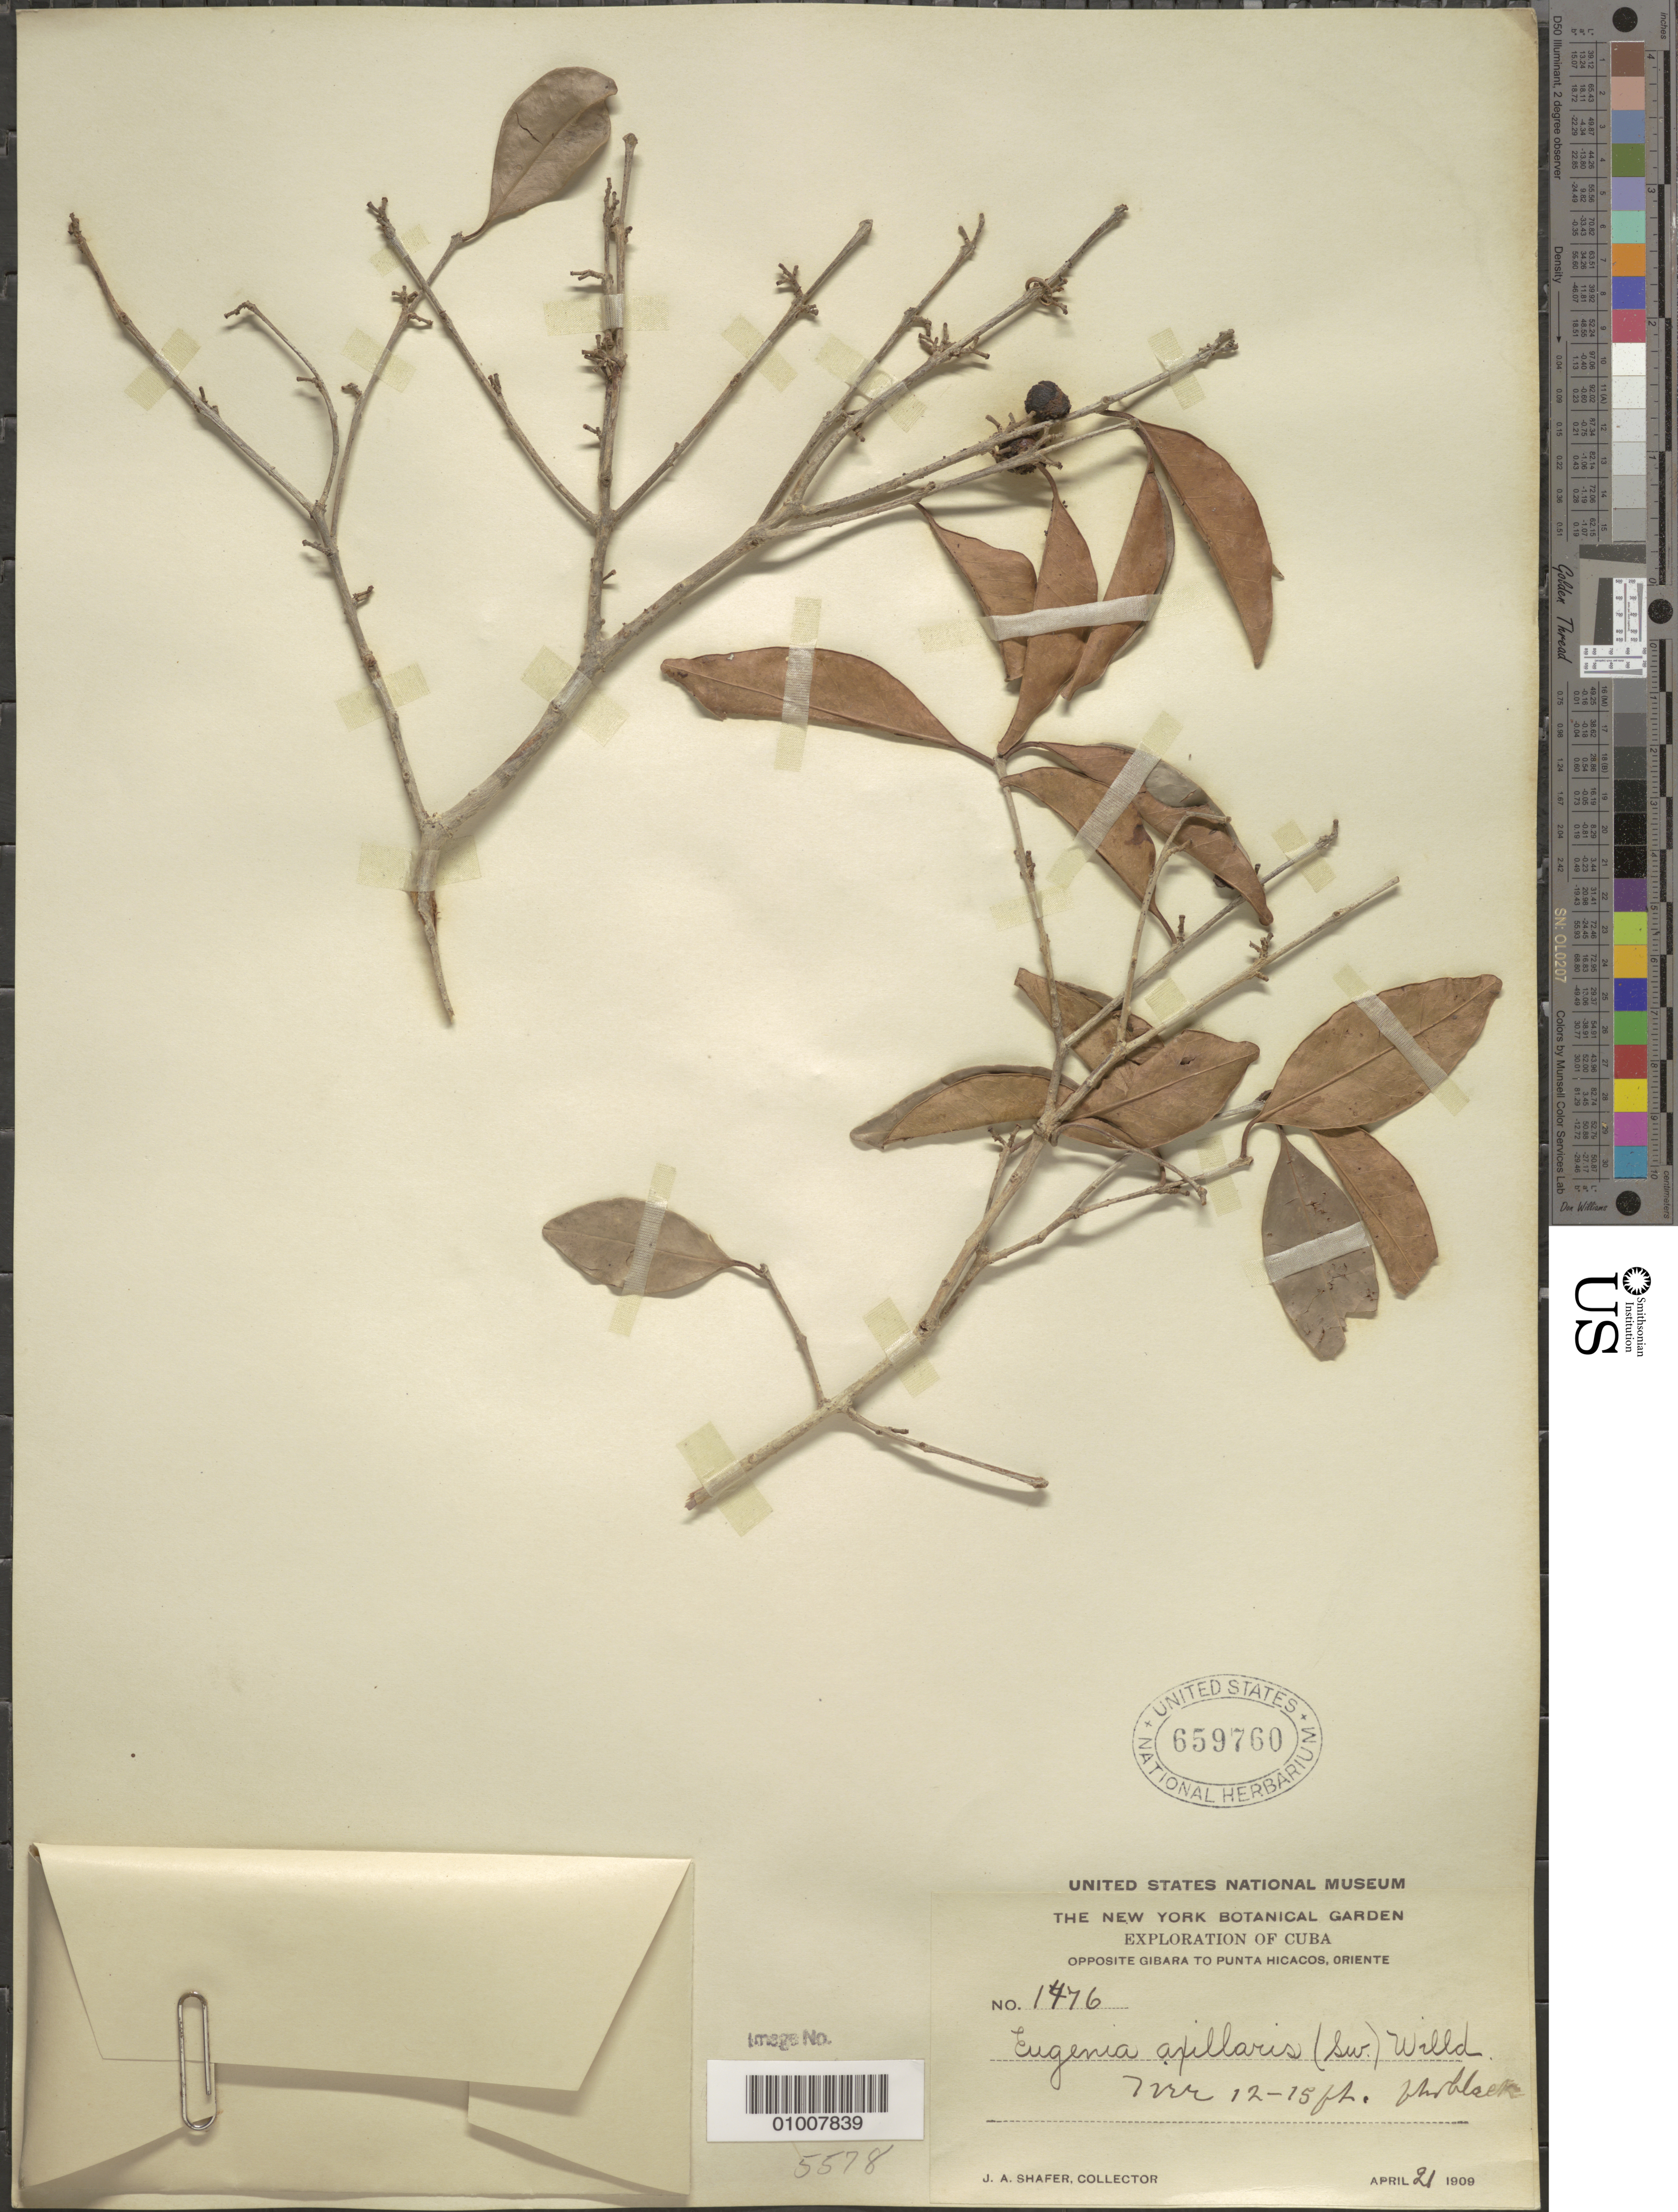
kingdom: Plantae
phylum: Tracheophyta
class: Magnoliopsida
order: Myrtales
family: Myrtaceae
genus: Eugenia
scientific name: Eugenia axillaris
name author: (Sw.) Willd.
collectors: J. A. Shafer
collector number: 1476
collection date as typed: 21 Apr 1909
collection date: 1909-04-21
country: Cuba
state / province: Oriente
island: Cuba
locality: Opposite Gibara to Punta Hicacos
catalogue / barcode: US 659760